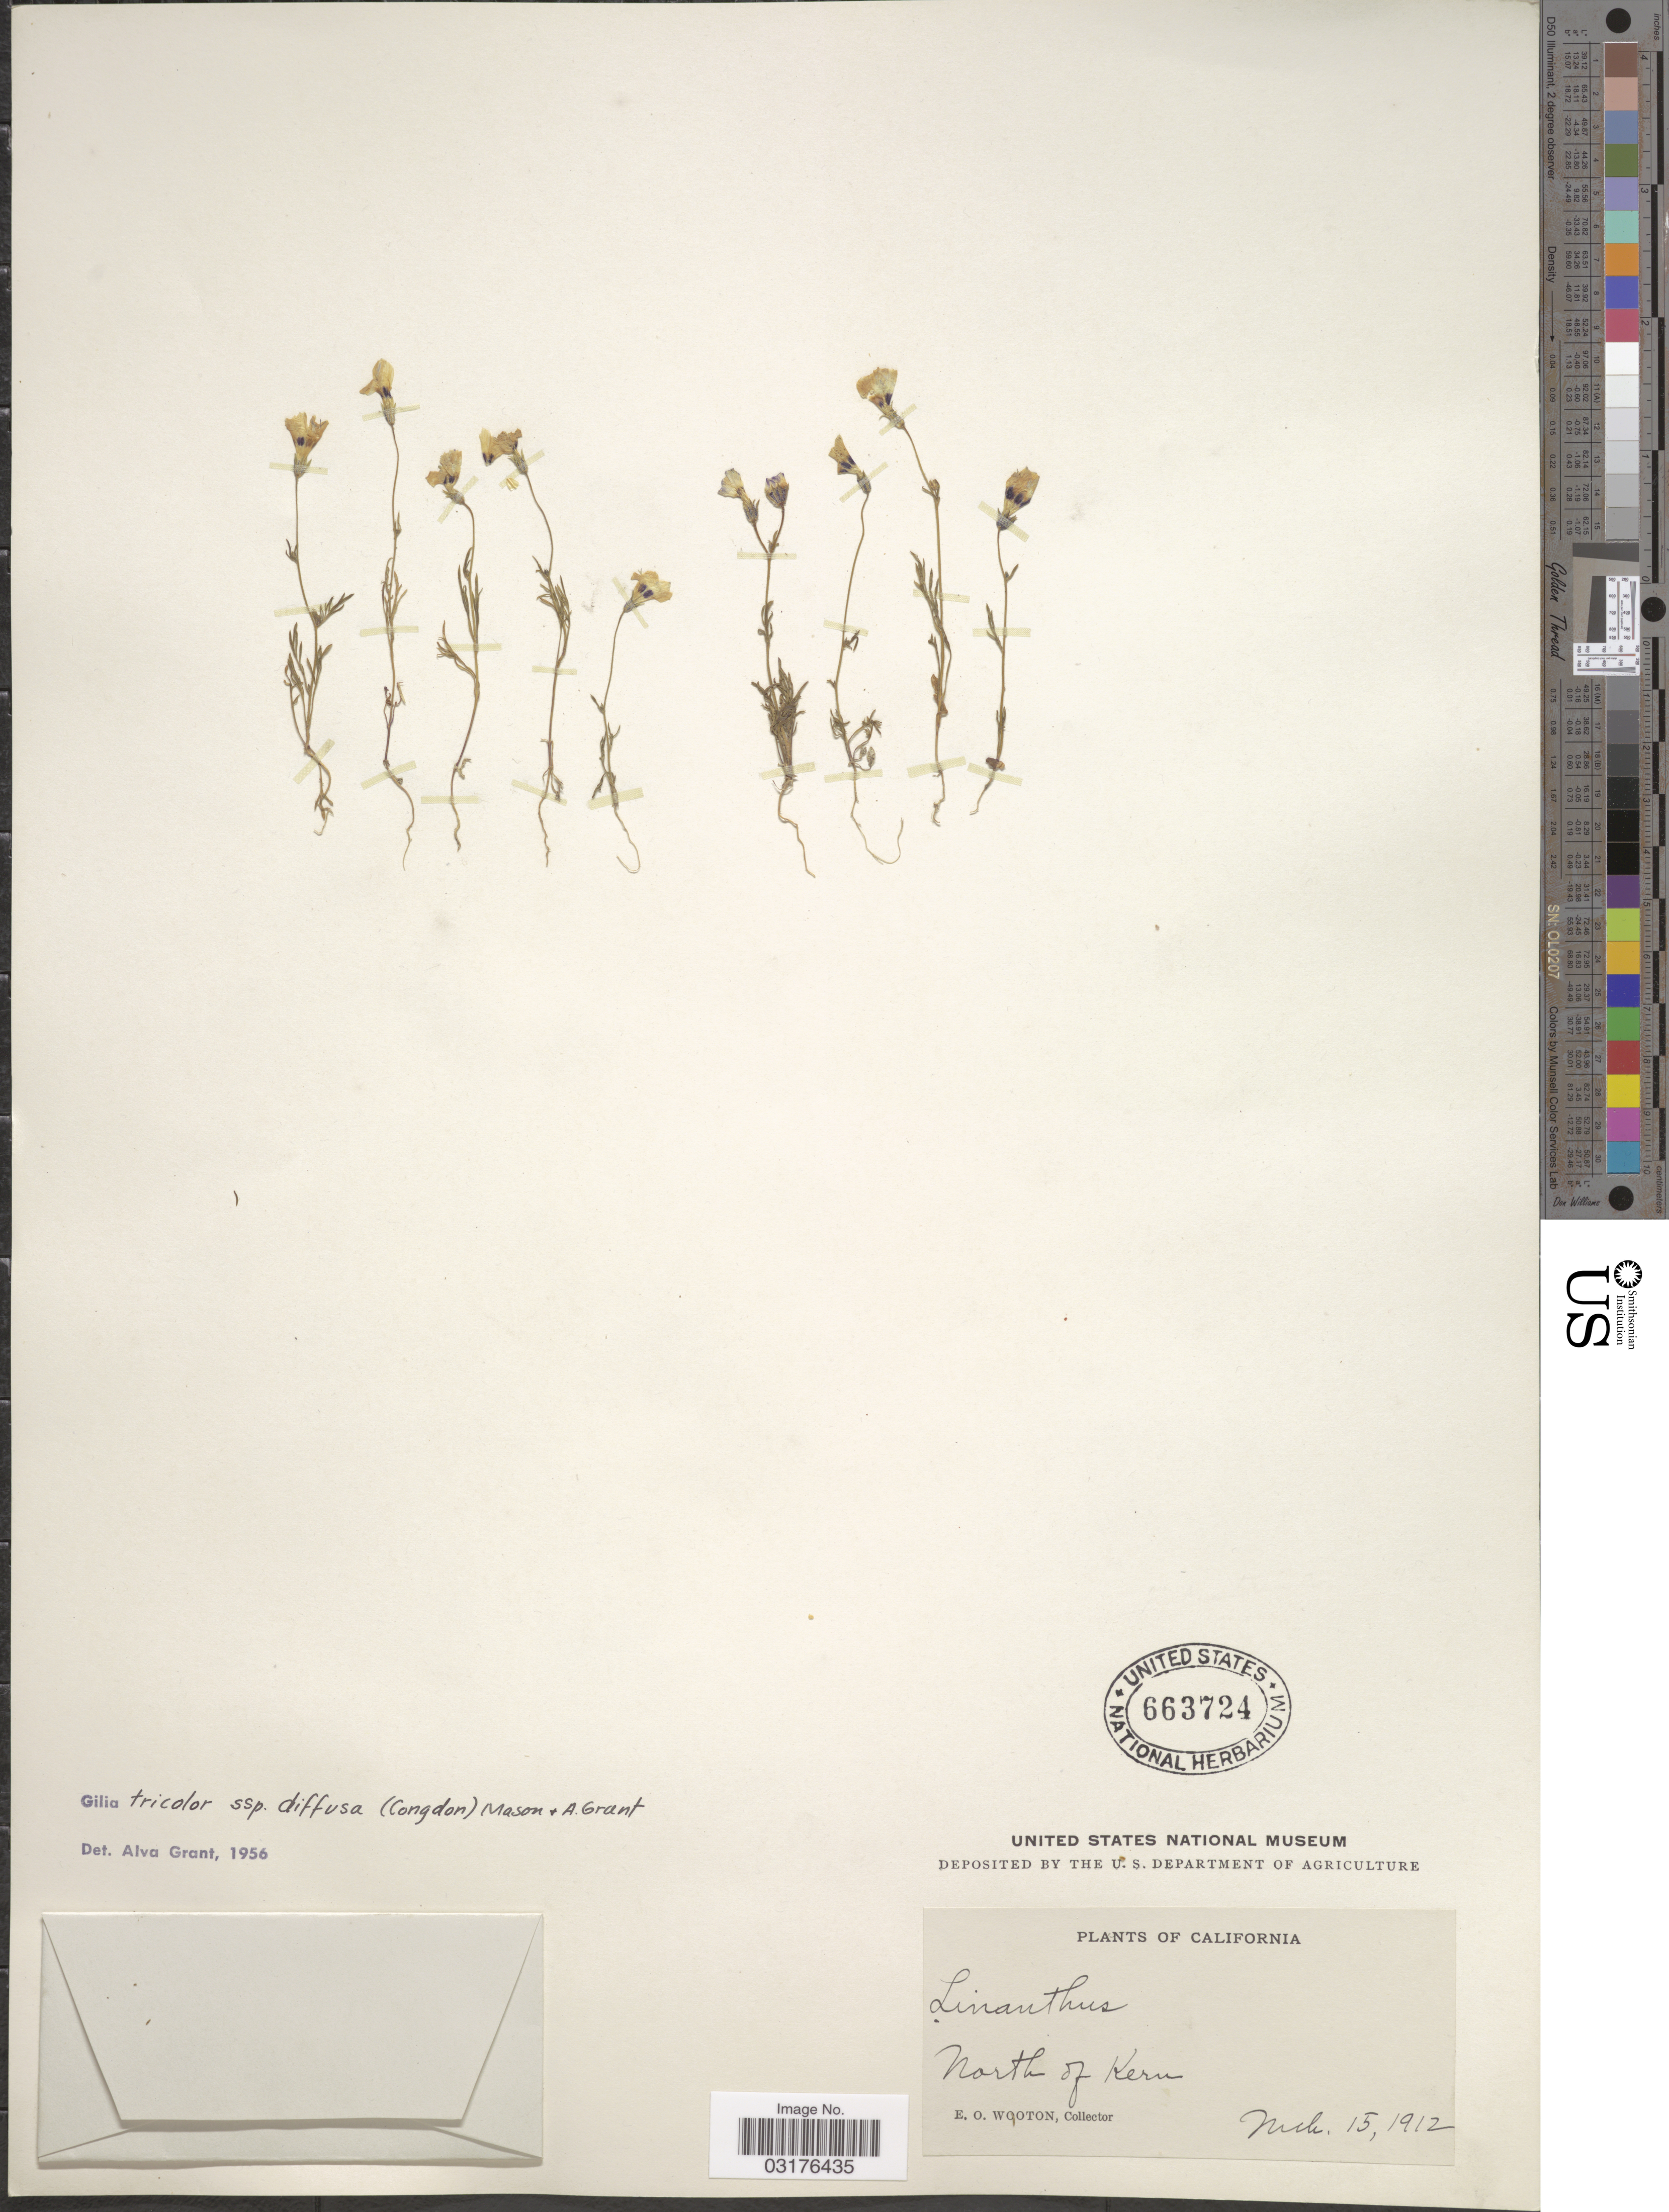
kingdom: Plantae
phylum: Tracheophyta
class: Magnoliopsida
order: Ericales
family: Polemoniaceae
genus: Gilia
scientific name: Gilia tricolor subsp. diffusa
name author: (Congdon) H. Mason & A.D. Grant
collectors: E. O. Wooton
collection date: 1912-03-15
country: United States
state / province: California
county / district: Kern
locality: North of Kern.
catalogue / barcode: US 663724